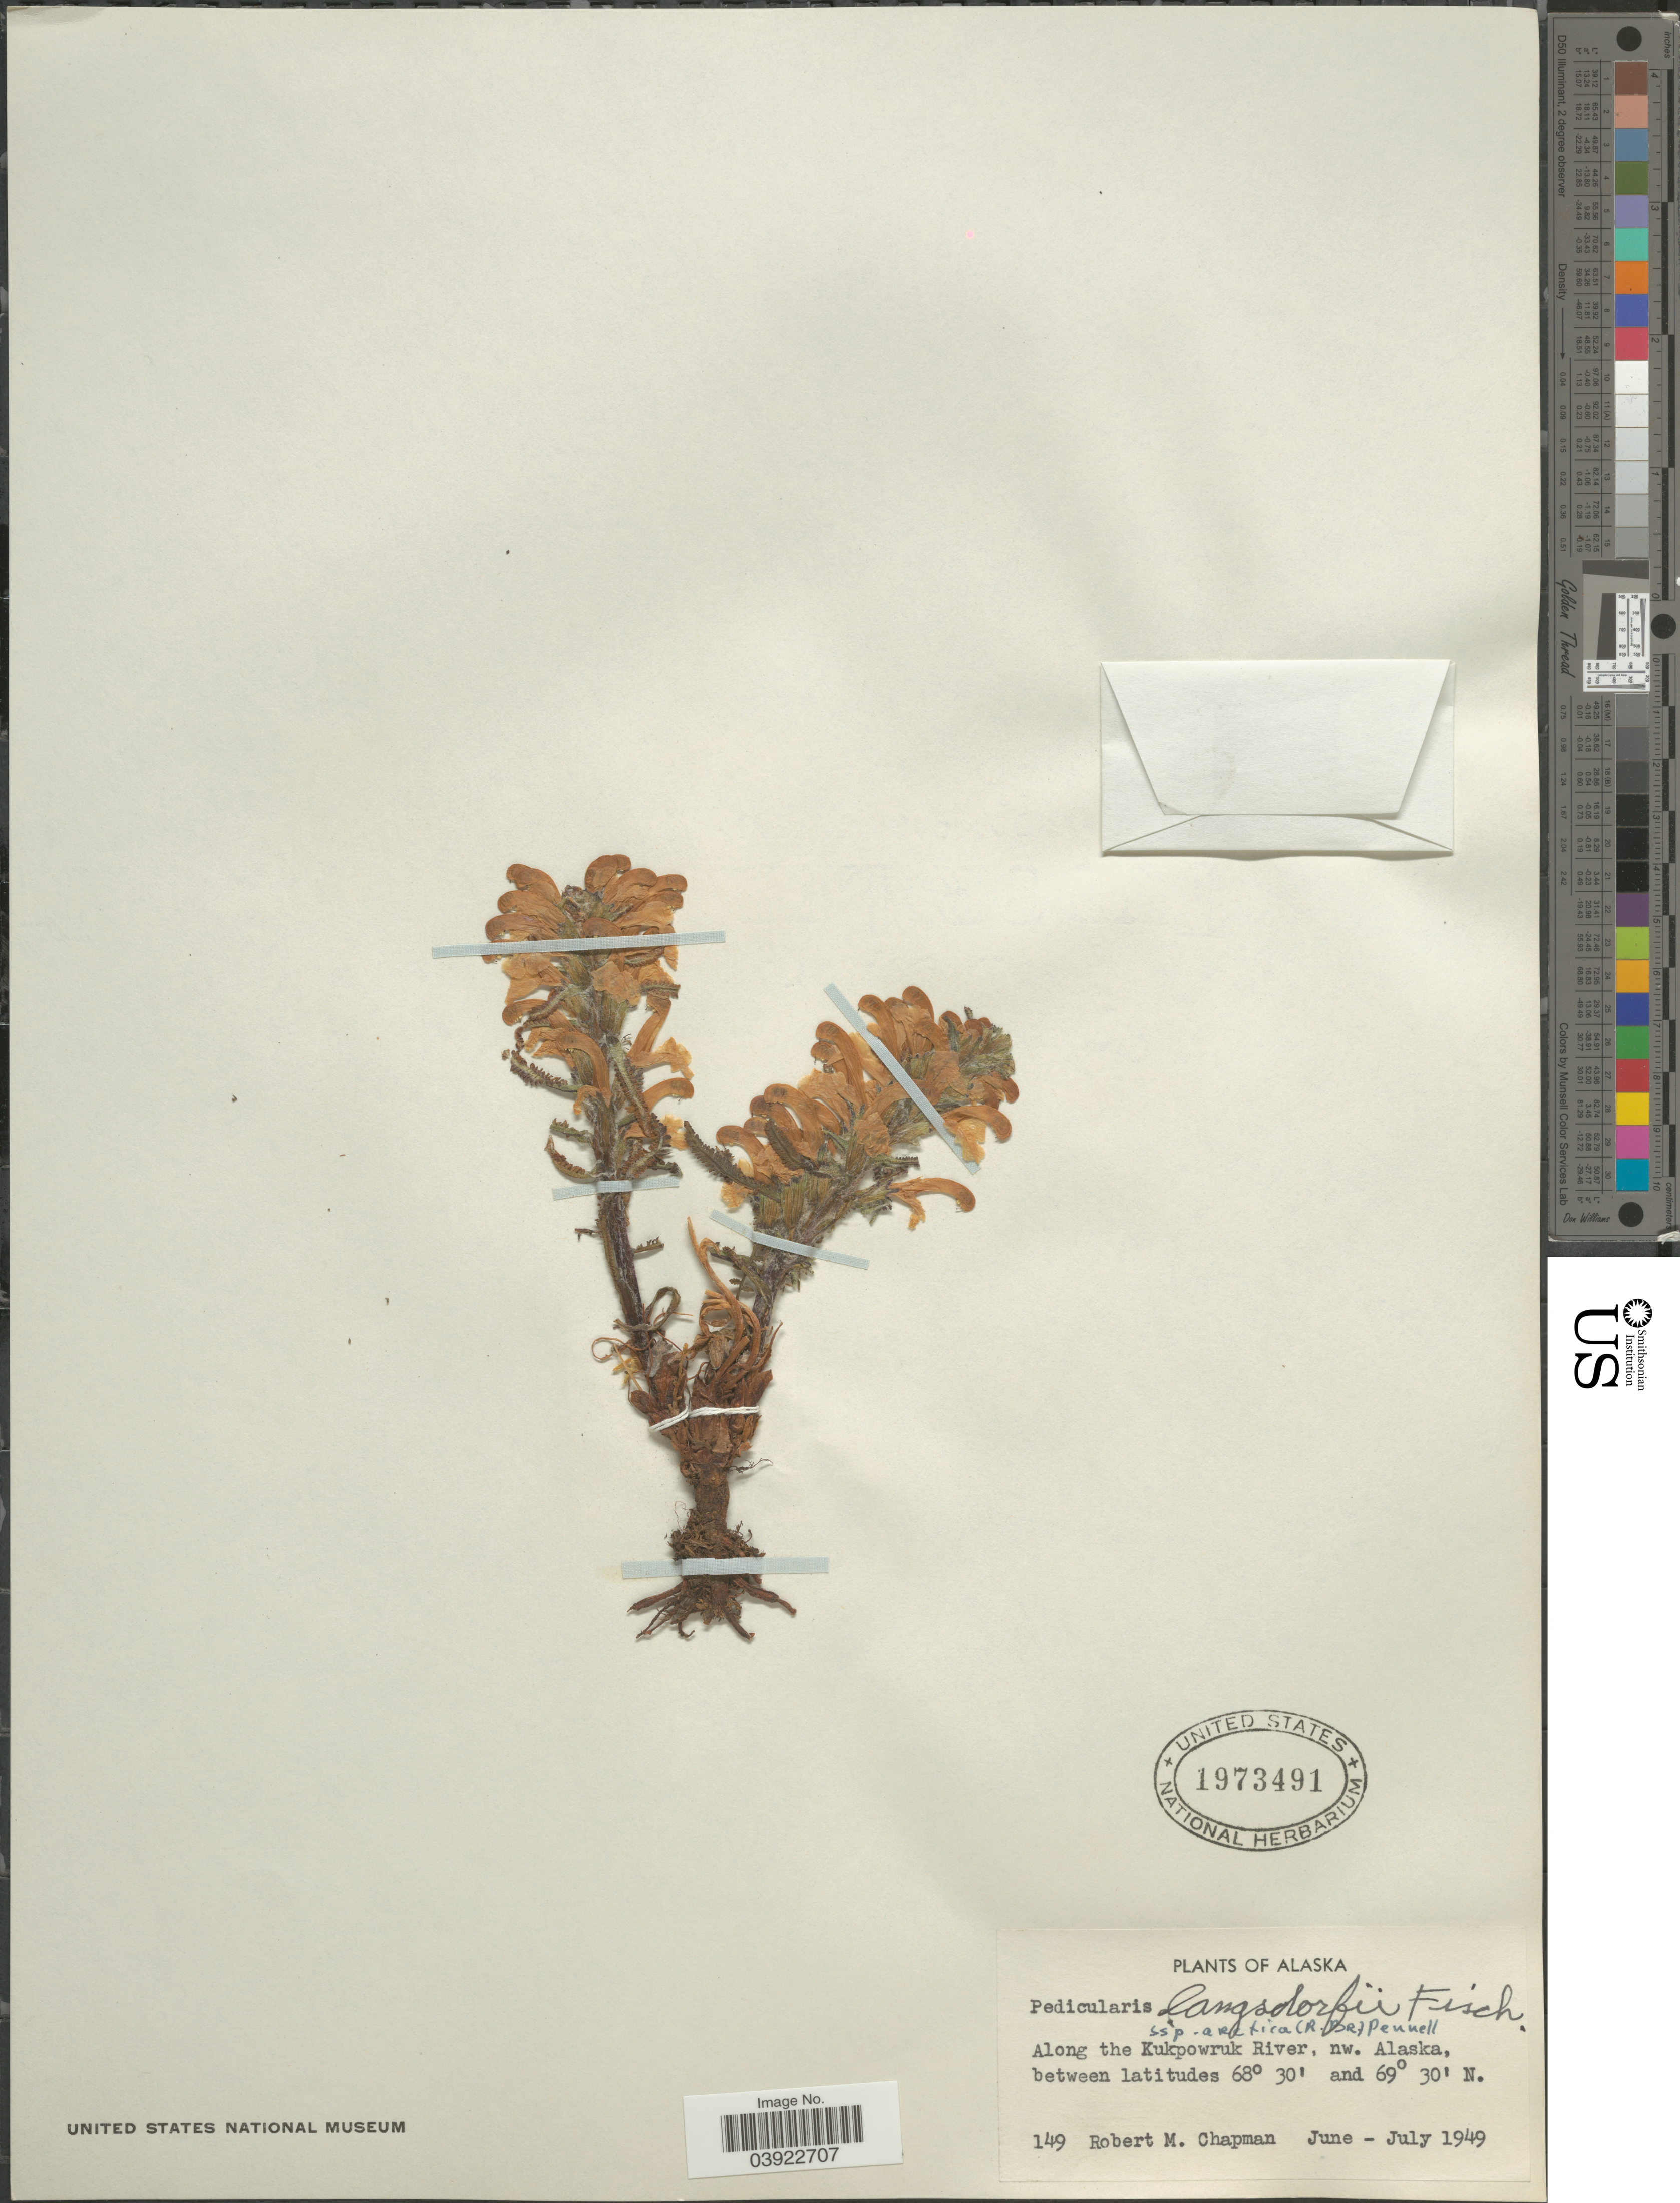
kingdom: Plantae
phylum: Tracheophyta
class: Magnoliopsida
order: Lamiales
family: Orobanchaceae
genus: Pedicularis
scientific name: Pedicularis langsdorffii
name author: Fisch. ex Steven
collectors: R. M. Chapman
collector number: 149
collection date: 1949-06/1949-07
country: United States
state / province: Alaska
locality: Along the Kukpowruk River, nw. Alaska.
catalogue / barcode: US 1973491